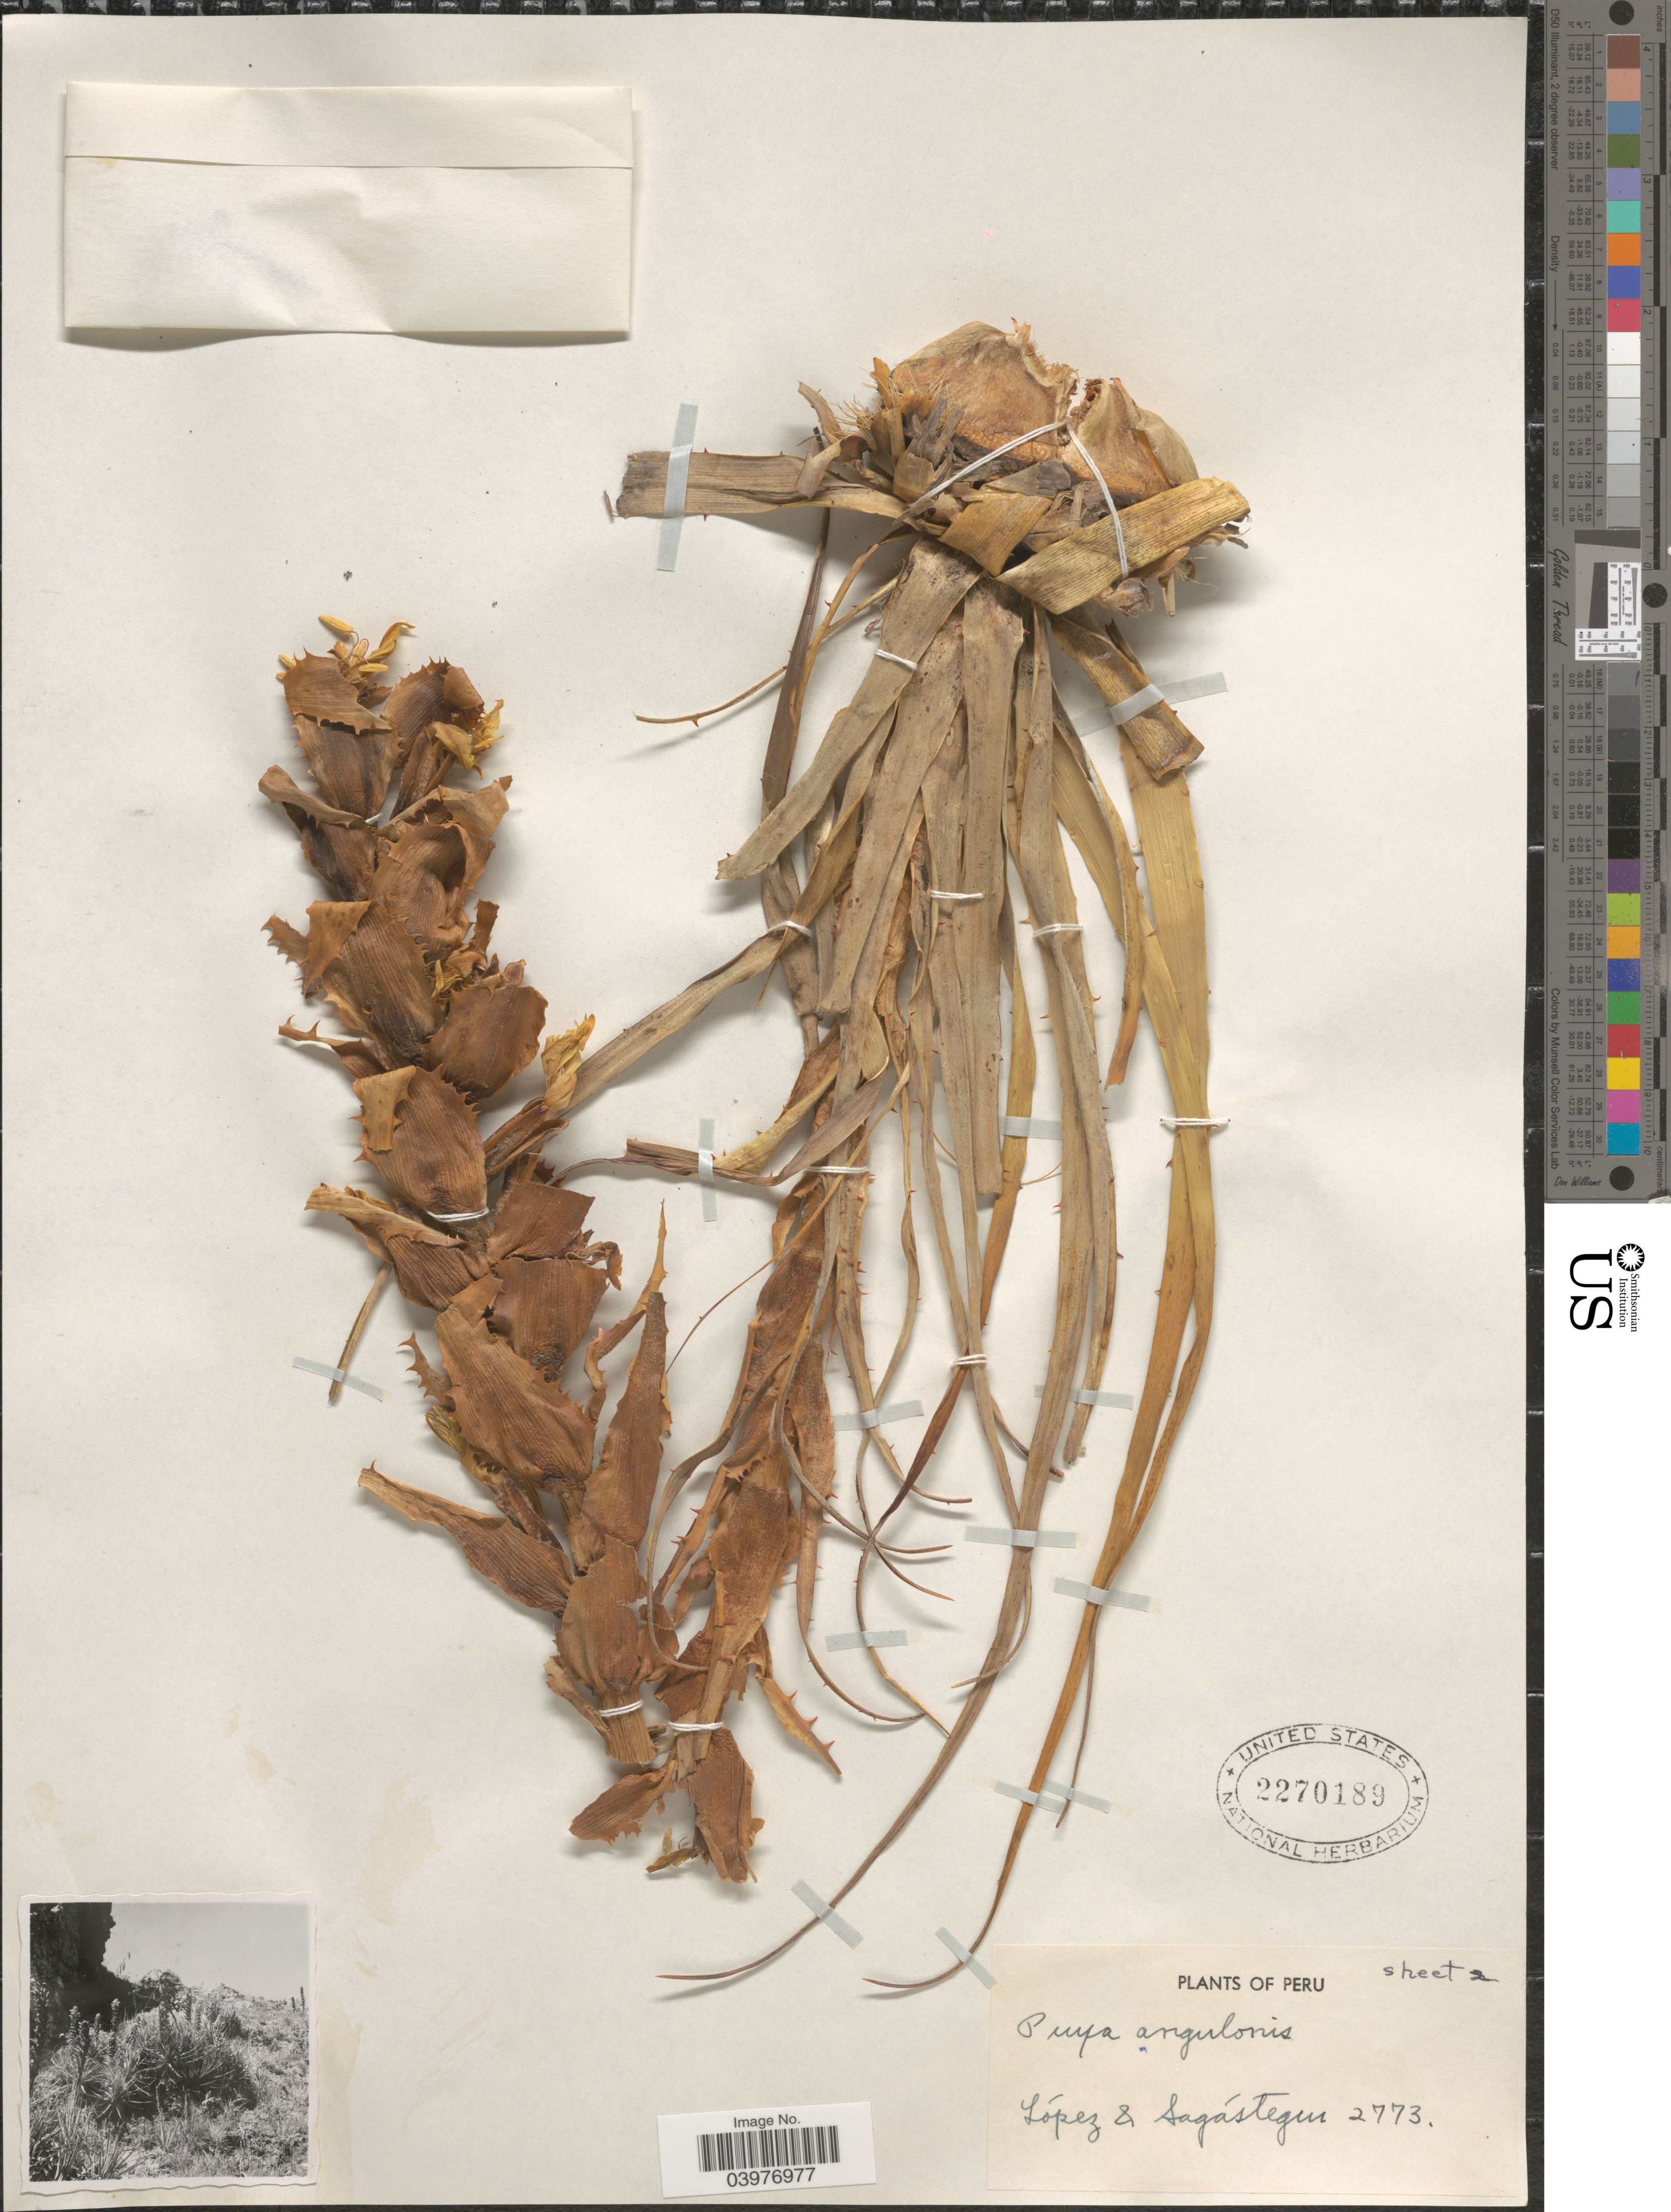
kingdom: Plantae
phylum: Tracheophyta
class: Liliopsida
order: Poales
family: Bromeliaceae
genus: Puya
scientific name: Puya angulonis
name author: L.B. Sm.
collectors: -. Lopez & Sagastegui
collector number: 2773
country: Peru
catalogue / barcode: US 2270189